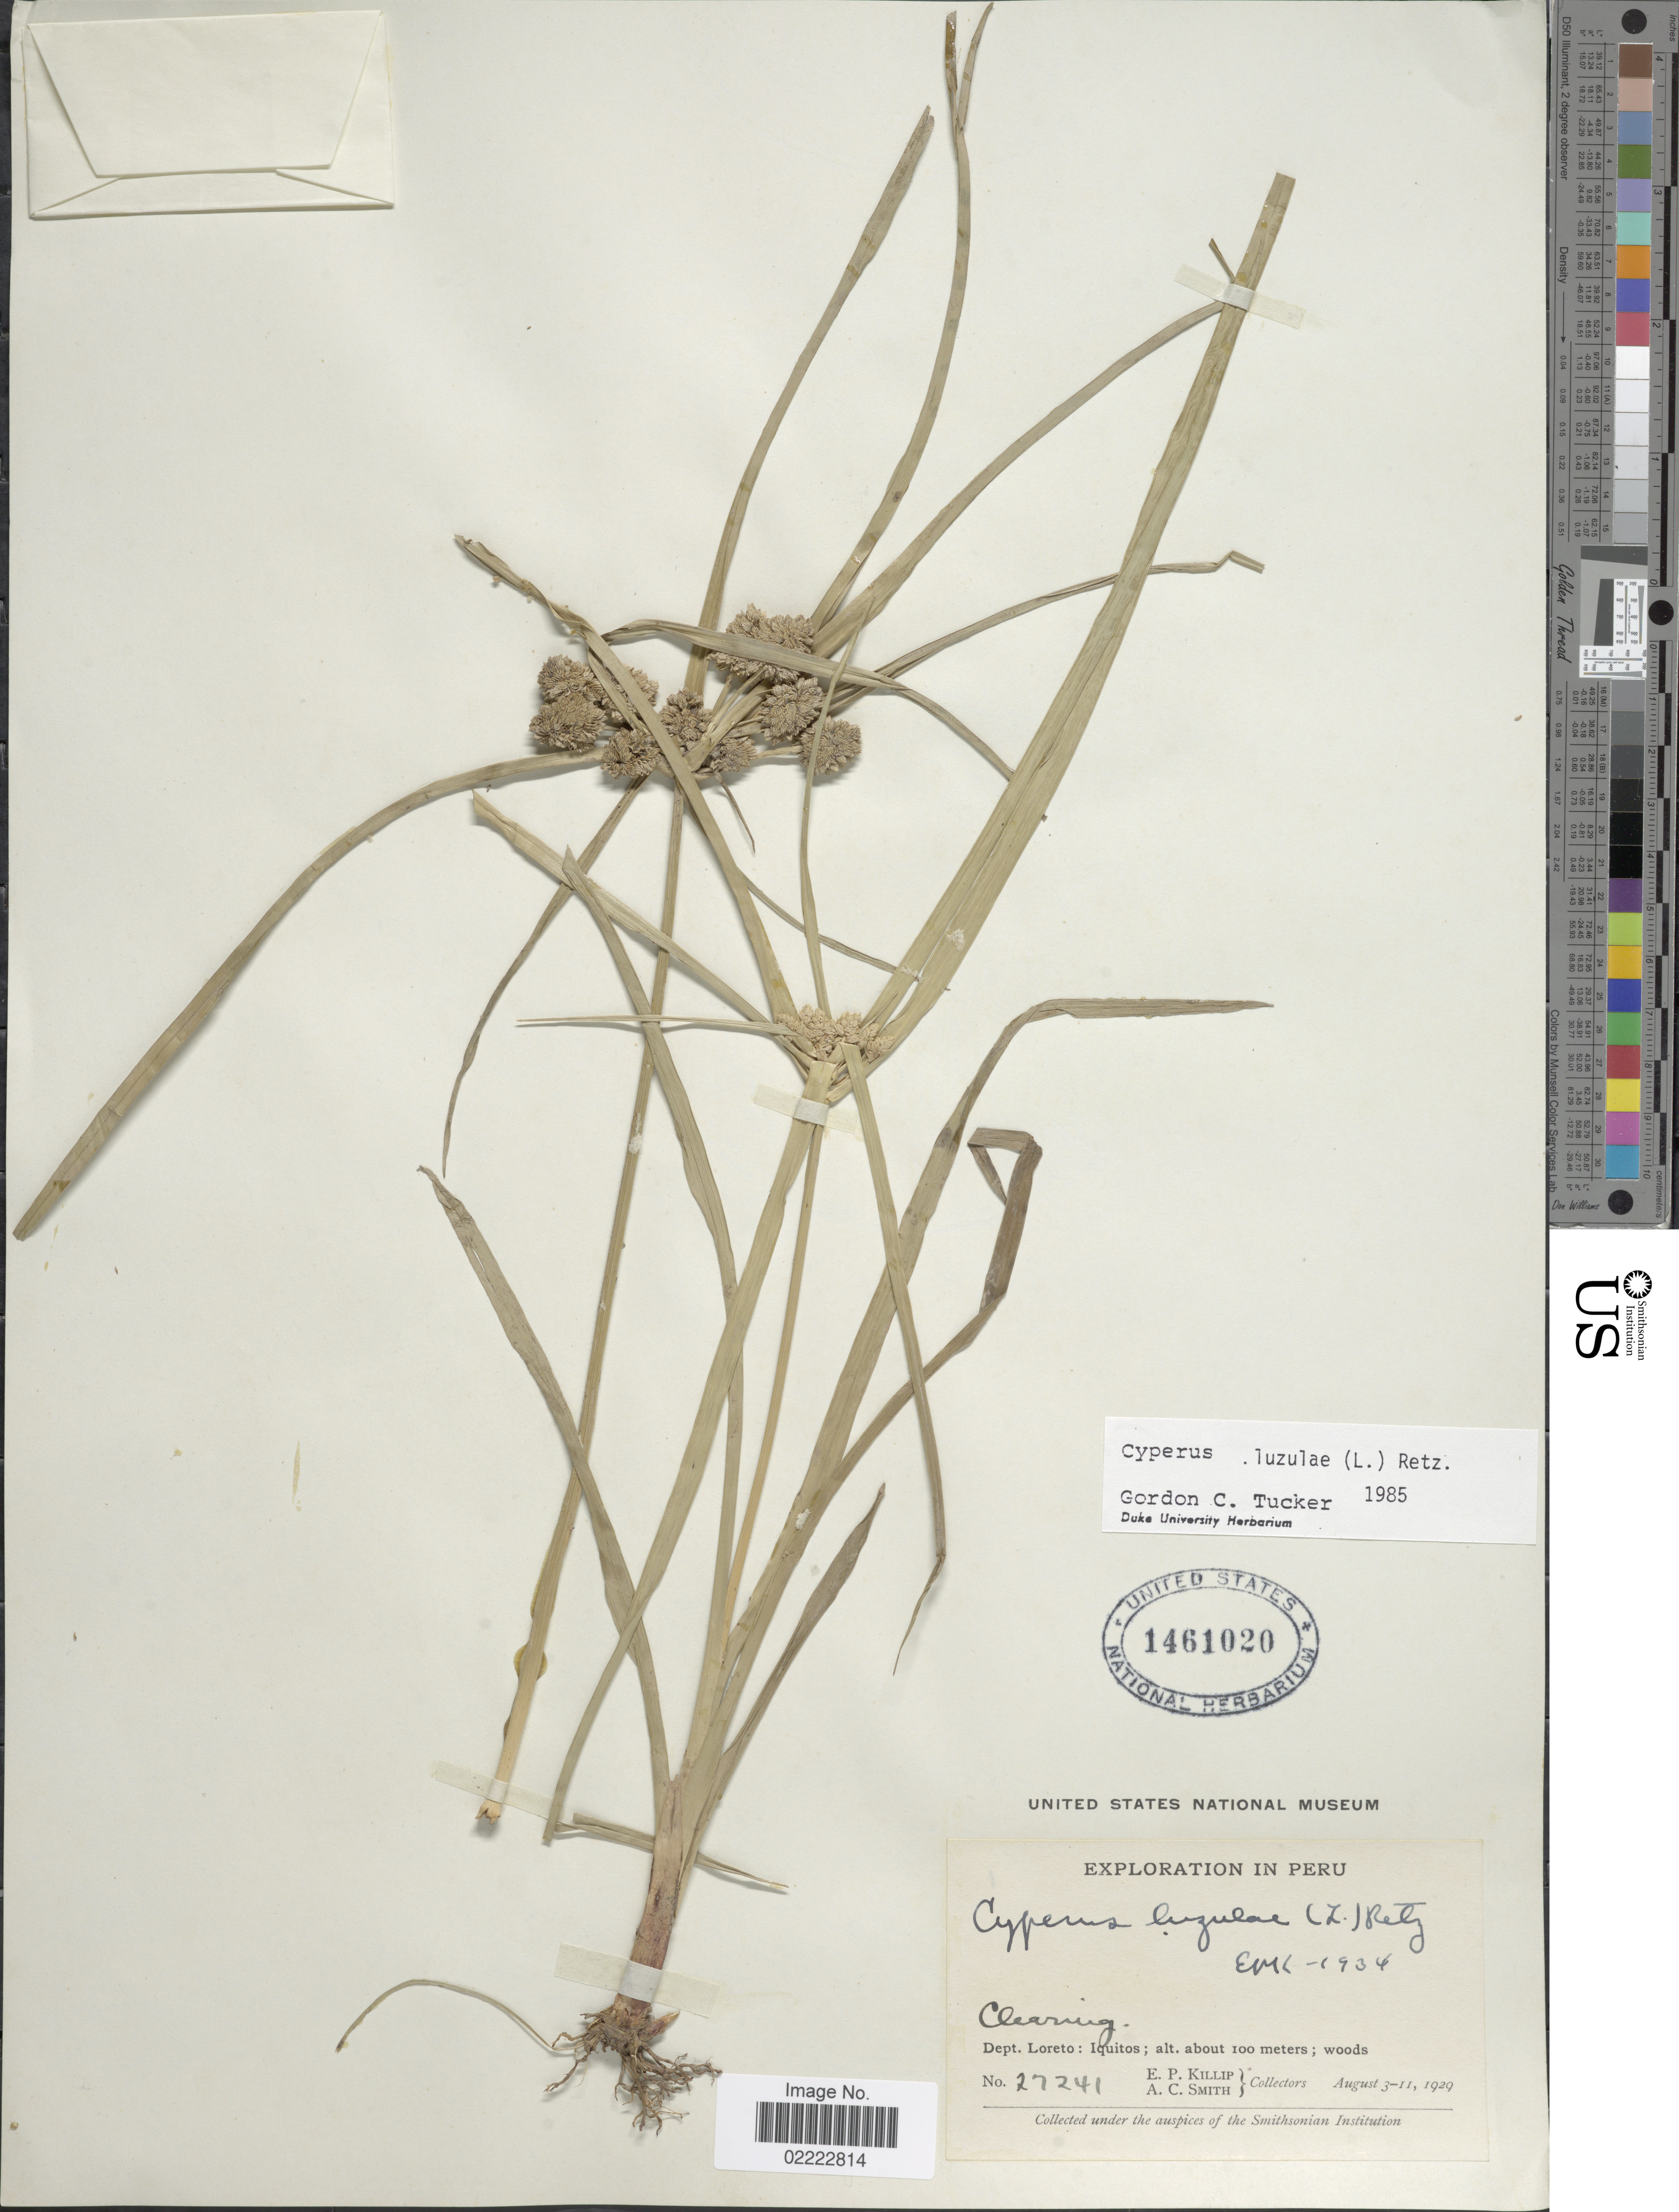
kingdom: Plantae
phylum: Tracheophyta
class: Liliopsida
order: Poales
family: Cyperaceae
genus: Cyperus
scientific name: Cyperus luzulae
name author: (L.) Rottb. ex Retz.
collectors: E. P. Killip & A. C. Smith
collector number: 27241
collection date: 1929-08-03/1929-08-11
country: Peru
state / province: Loreto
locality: Clearing, Dept. Loreto: Iquitos; woods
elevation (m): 100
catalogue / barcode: US 1461020